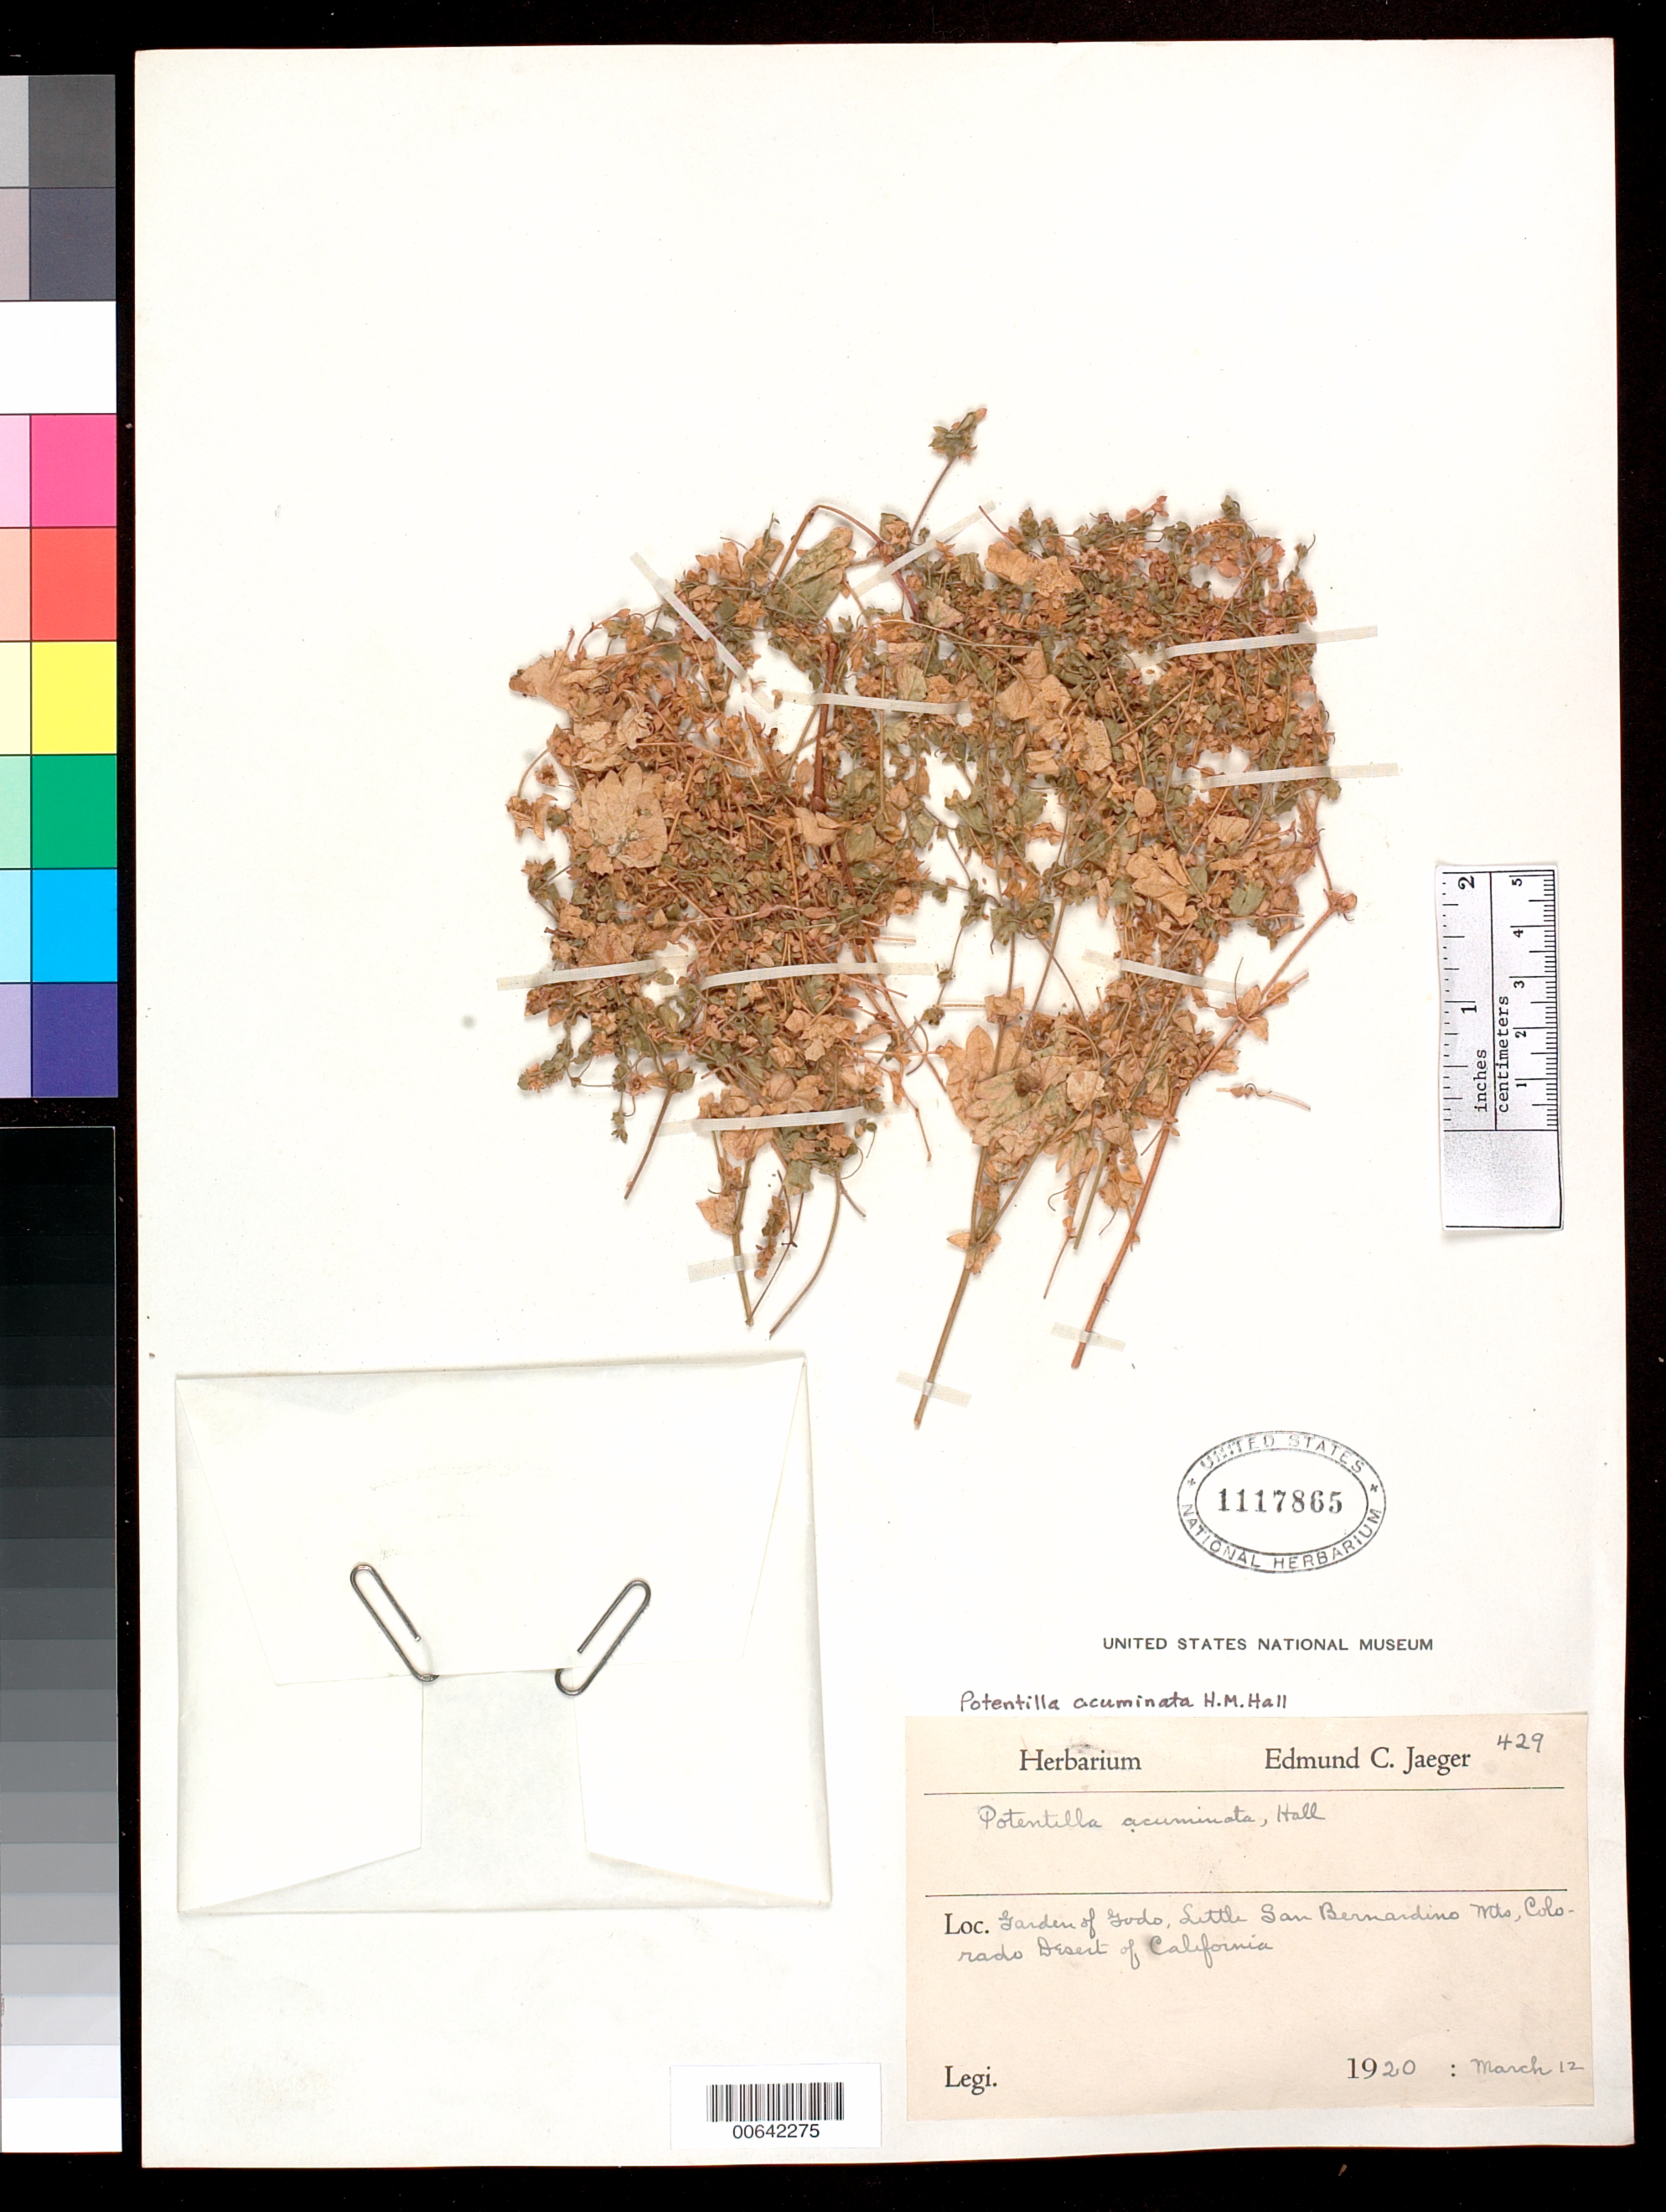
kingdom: Plantae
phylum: Tracheophyta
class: Magnoliopsida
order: Rosales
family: Rosaceae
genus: Potentilla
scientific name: Potentilla acuminata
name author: H.M. Hall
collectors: E. Jaeger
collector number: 429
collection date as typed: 12 Mar 1920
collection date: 1920-03-12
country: United States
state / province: California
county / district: San Bernardino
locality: Garden of Gods, Little San Bernardino Mts., Colorado Desert.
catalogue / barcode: US 1117865